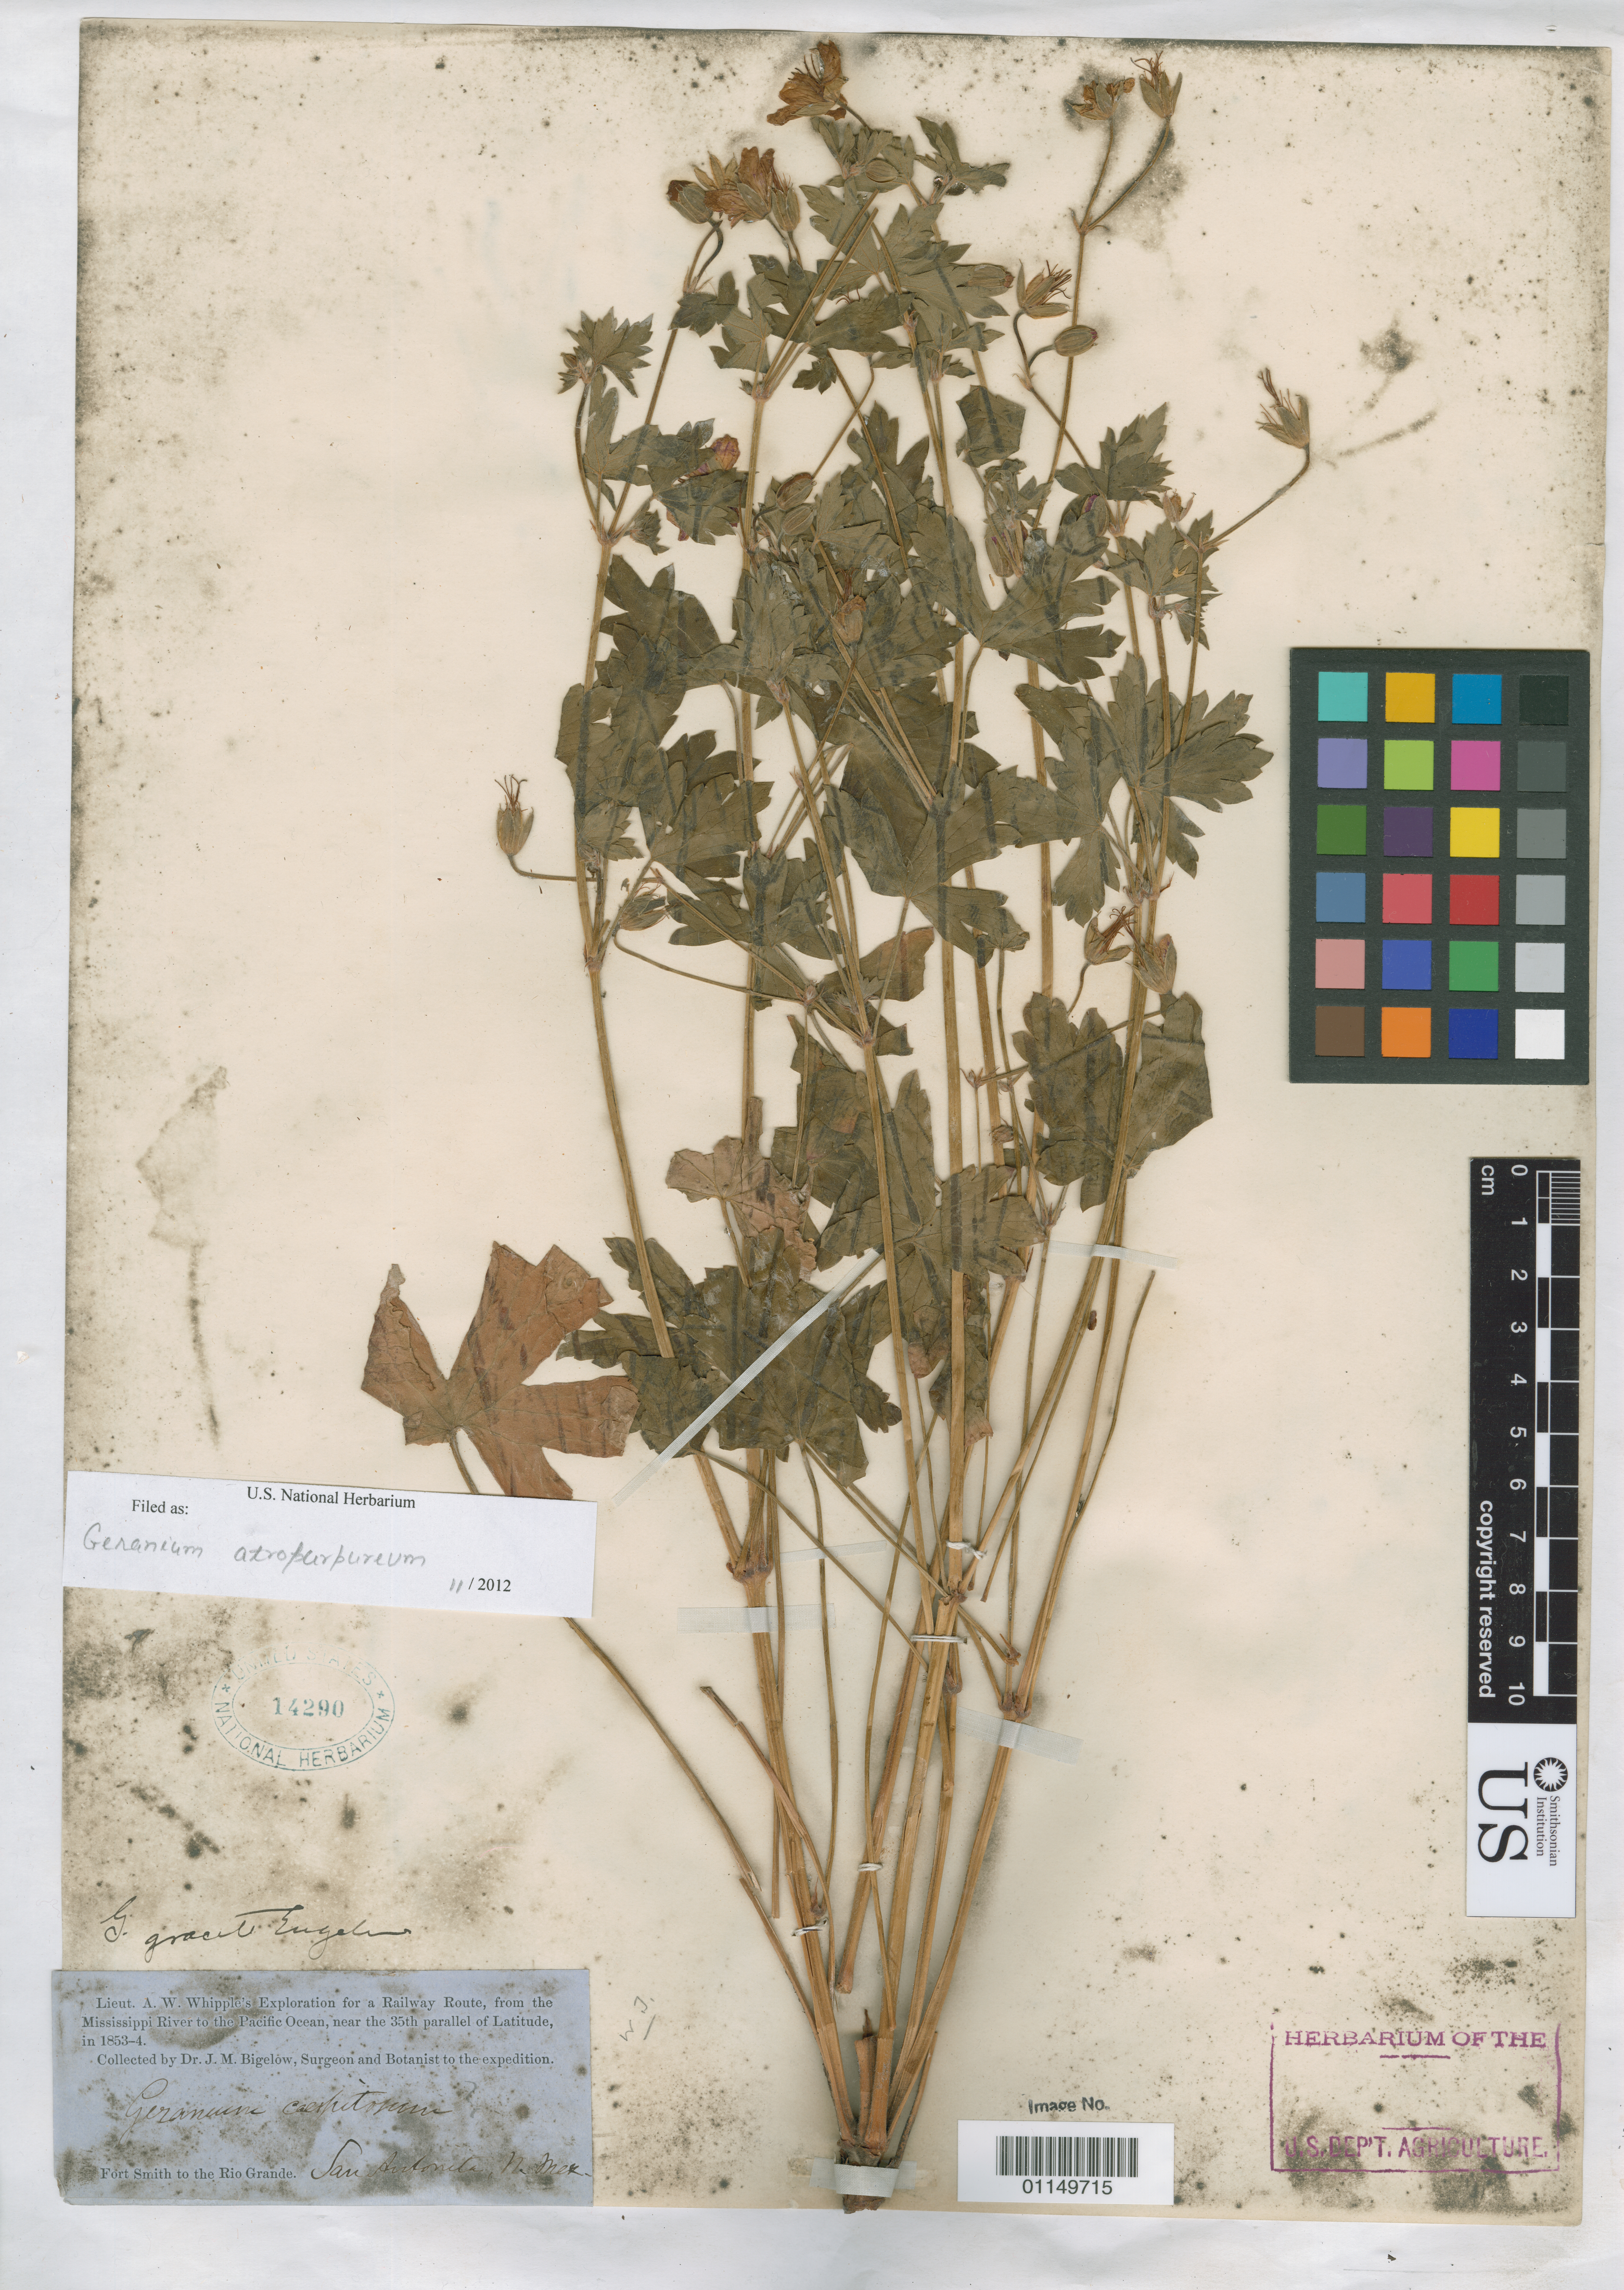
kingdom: Plantae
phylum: Tracheophyta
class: Magnoliopsida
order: Geraniales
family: Geraniaceae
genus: Geranium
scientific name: Geranium caespitosum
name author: E. James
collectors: J. M. Bigelow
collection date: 1853/1854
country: United States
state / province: New Mexico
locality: Fort Smith to Rio Grande, San Antonito.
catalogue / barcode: US 14290